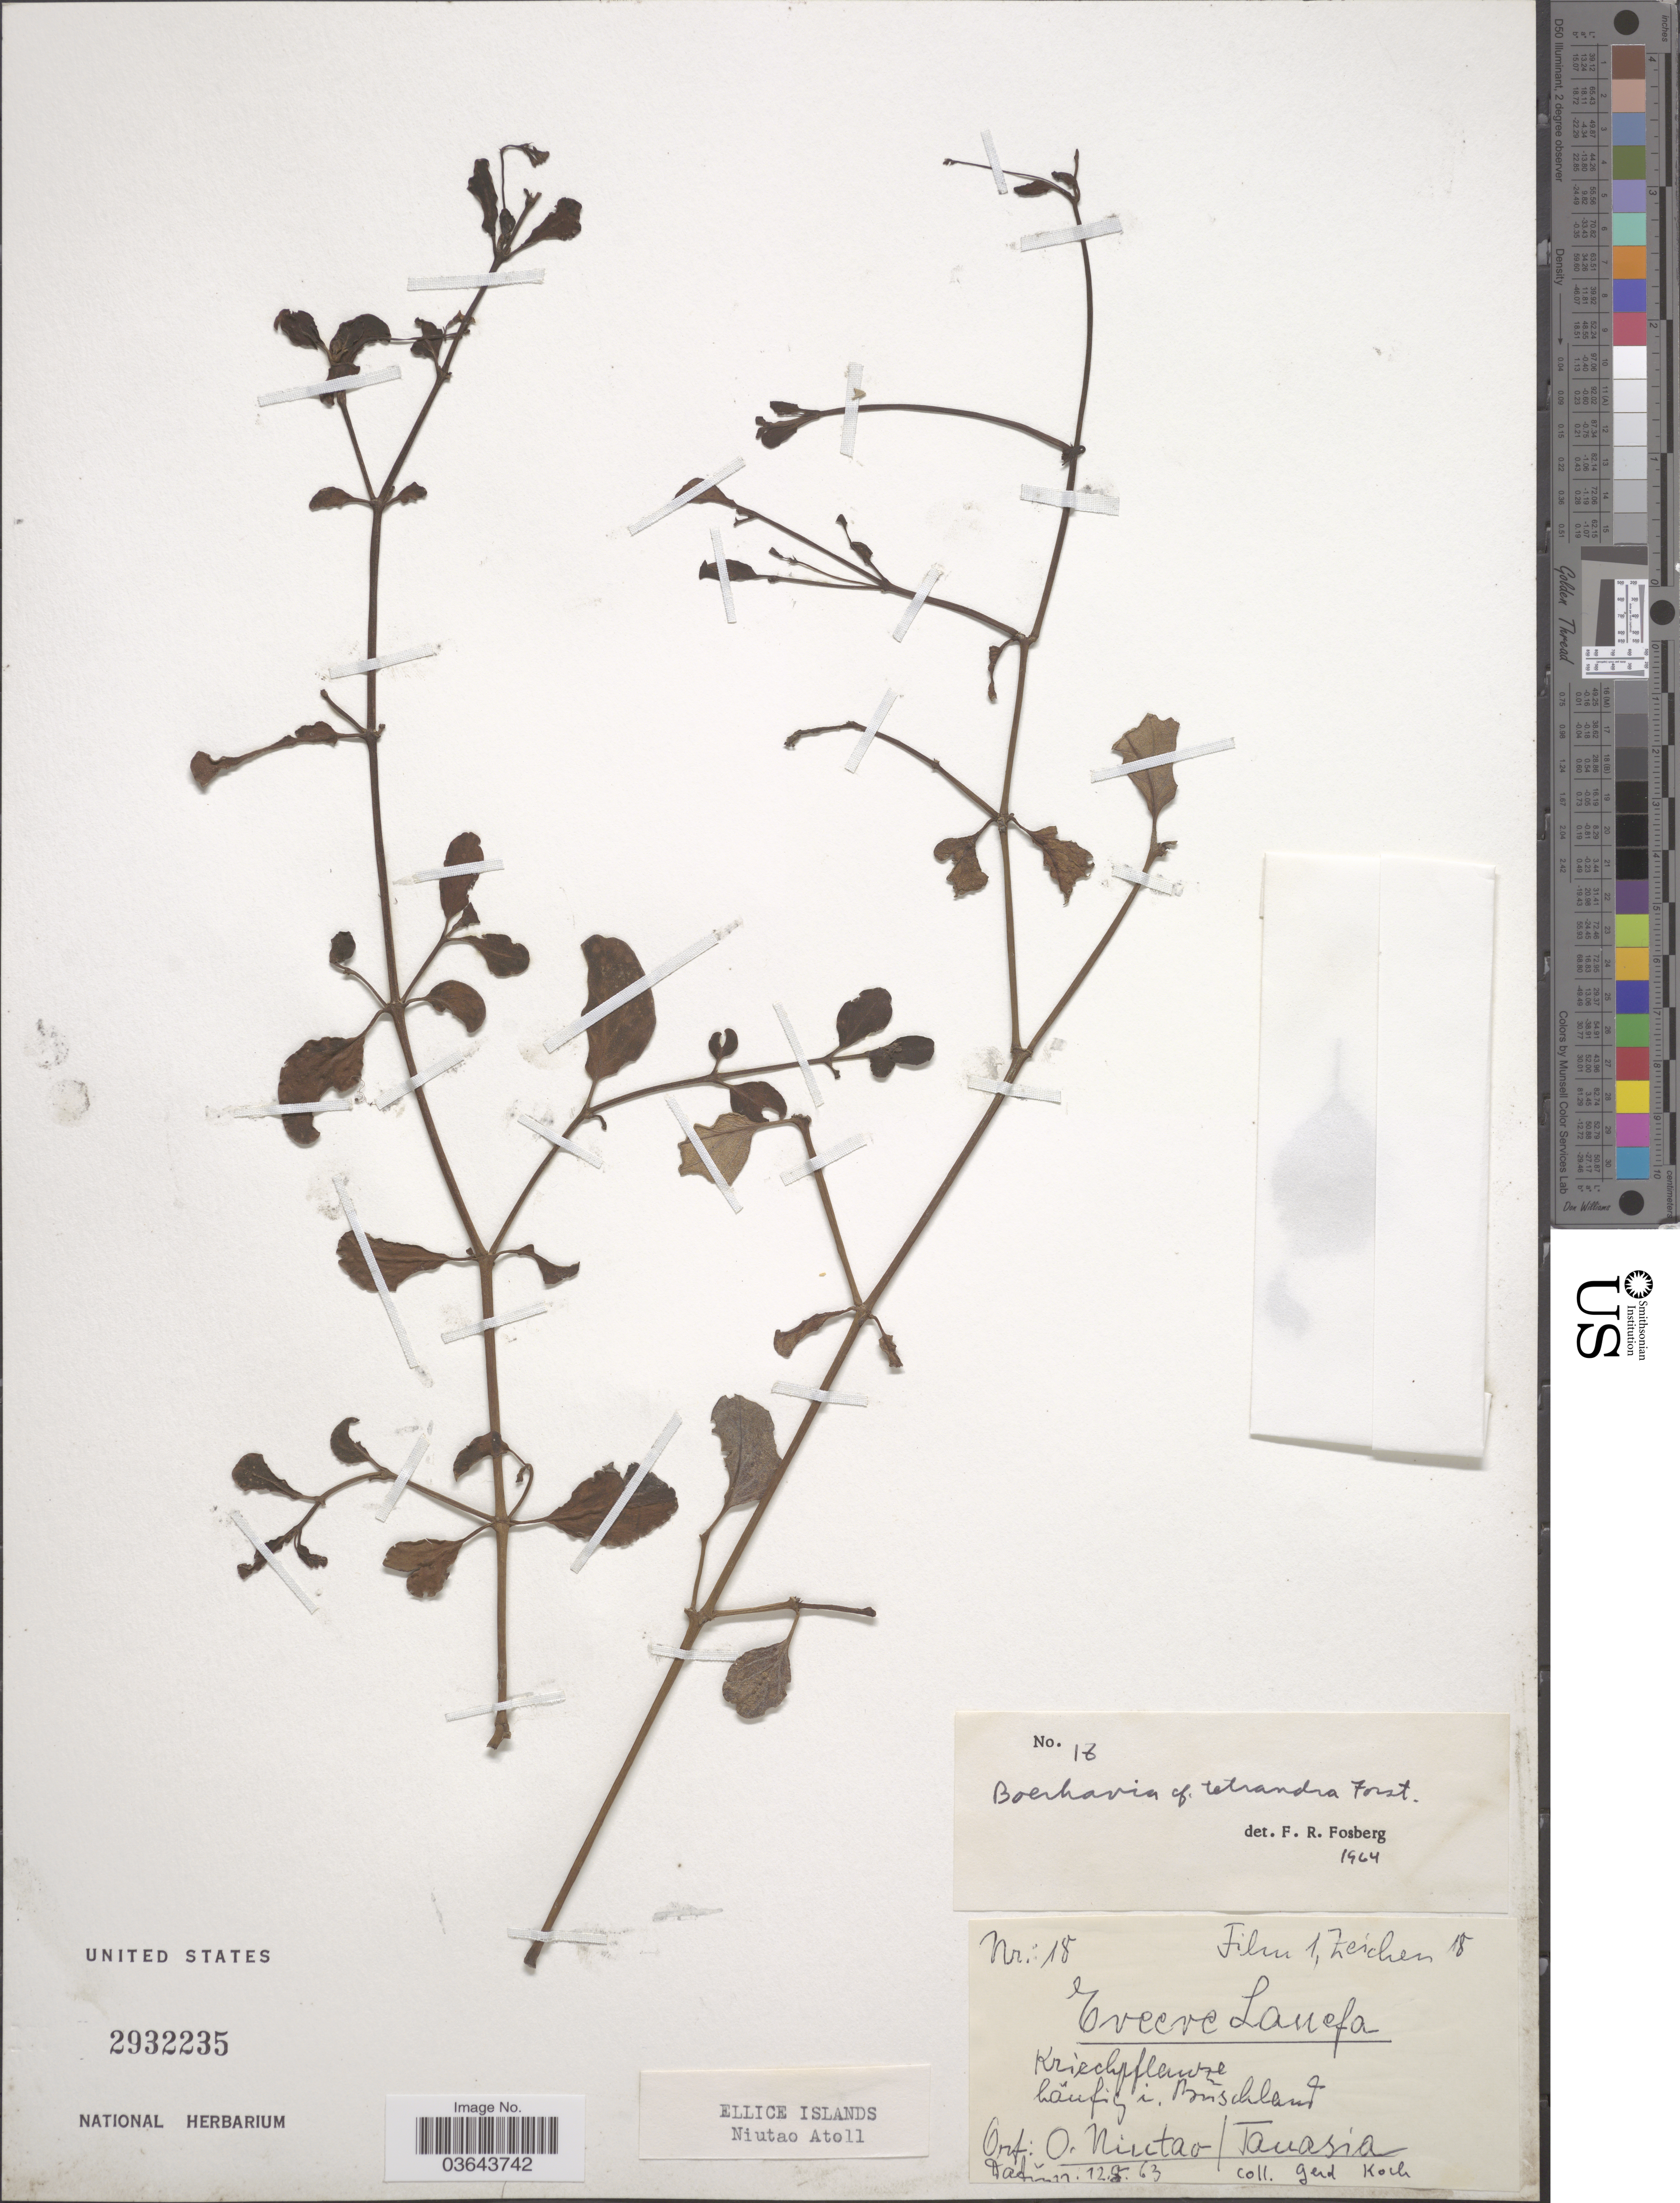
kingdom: Plantae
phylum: Tracheophyta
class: Magnoliopsida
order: Caryophyllales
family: Nyctaginaceae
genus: Boerhavia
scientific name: Boerhavia tetrandra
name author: G. Forst.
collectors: G. Koch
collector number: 18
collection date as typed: Transcribed d/m/y: 12/8/63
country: Tuvalu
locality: Ellice Islands. Niutao Atoll.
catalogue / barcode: US 2932235